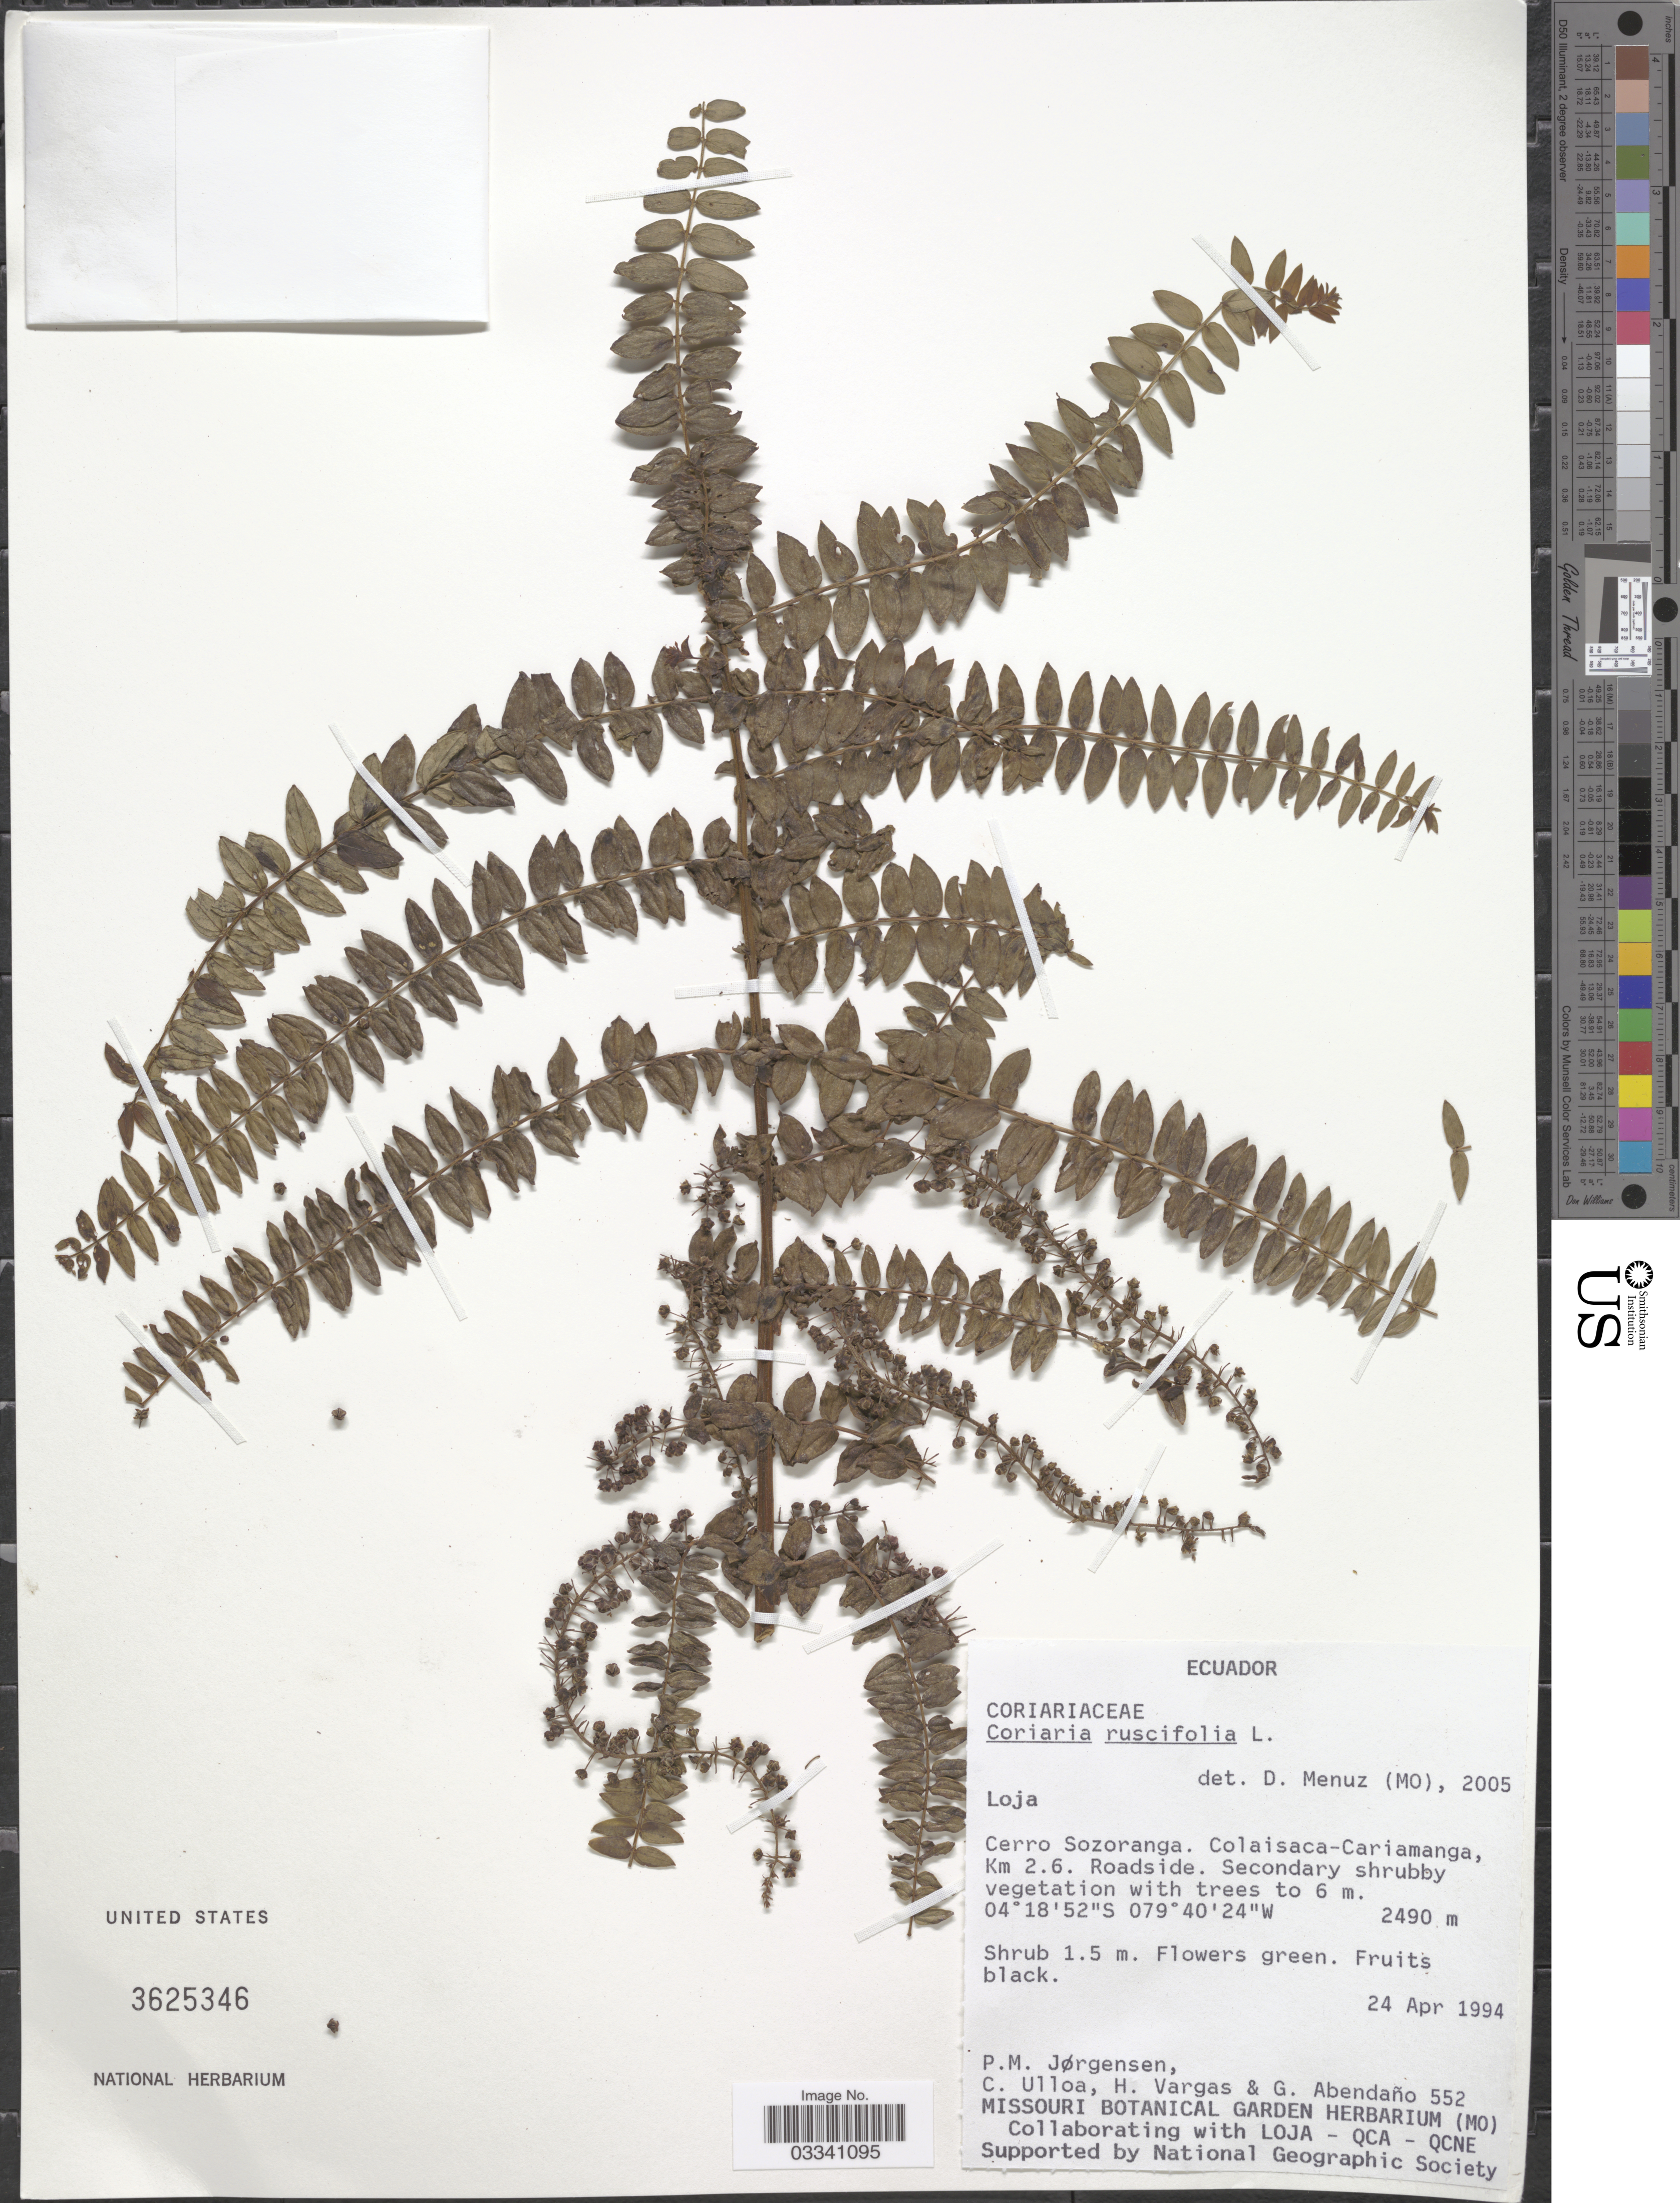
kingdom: Plantae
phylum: Tracheophyta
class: Magnoliopsida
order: Cucurbitales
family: Coriariaceae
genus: Coriaria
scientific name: Coriaria ruscifolia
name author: L.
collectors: P. M. Jørgensen, C. Ulloa, H. Vargas & G. Abendaño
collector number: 552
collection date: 1994-04-24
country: Ecuador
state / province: Loja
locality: Cerro Sozoranga. Colaisaca-Cariamanga, Km 2.6.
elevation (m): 2490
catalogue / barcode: US 3625346